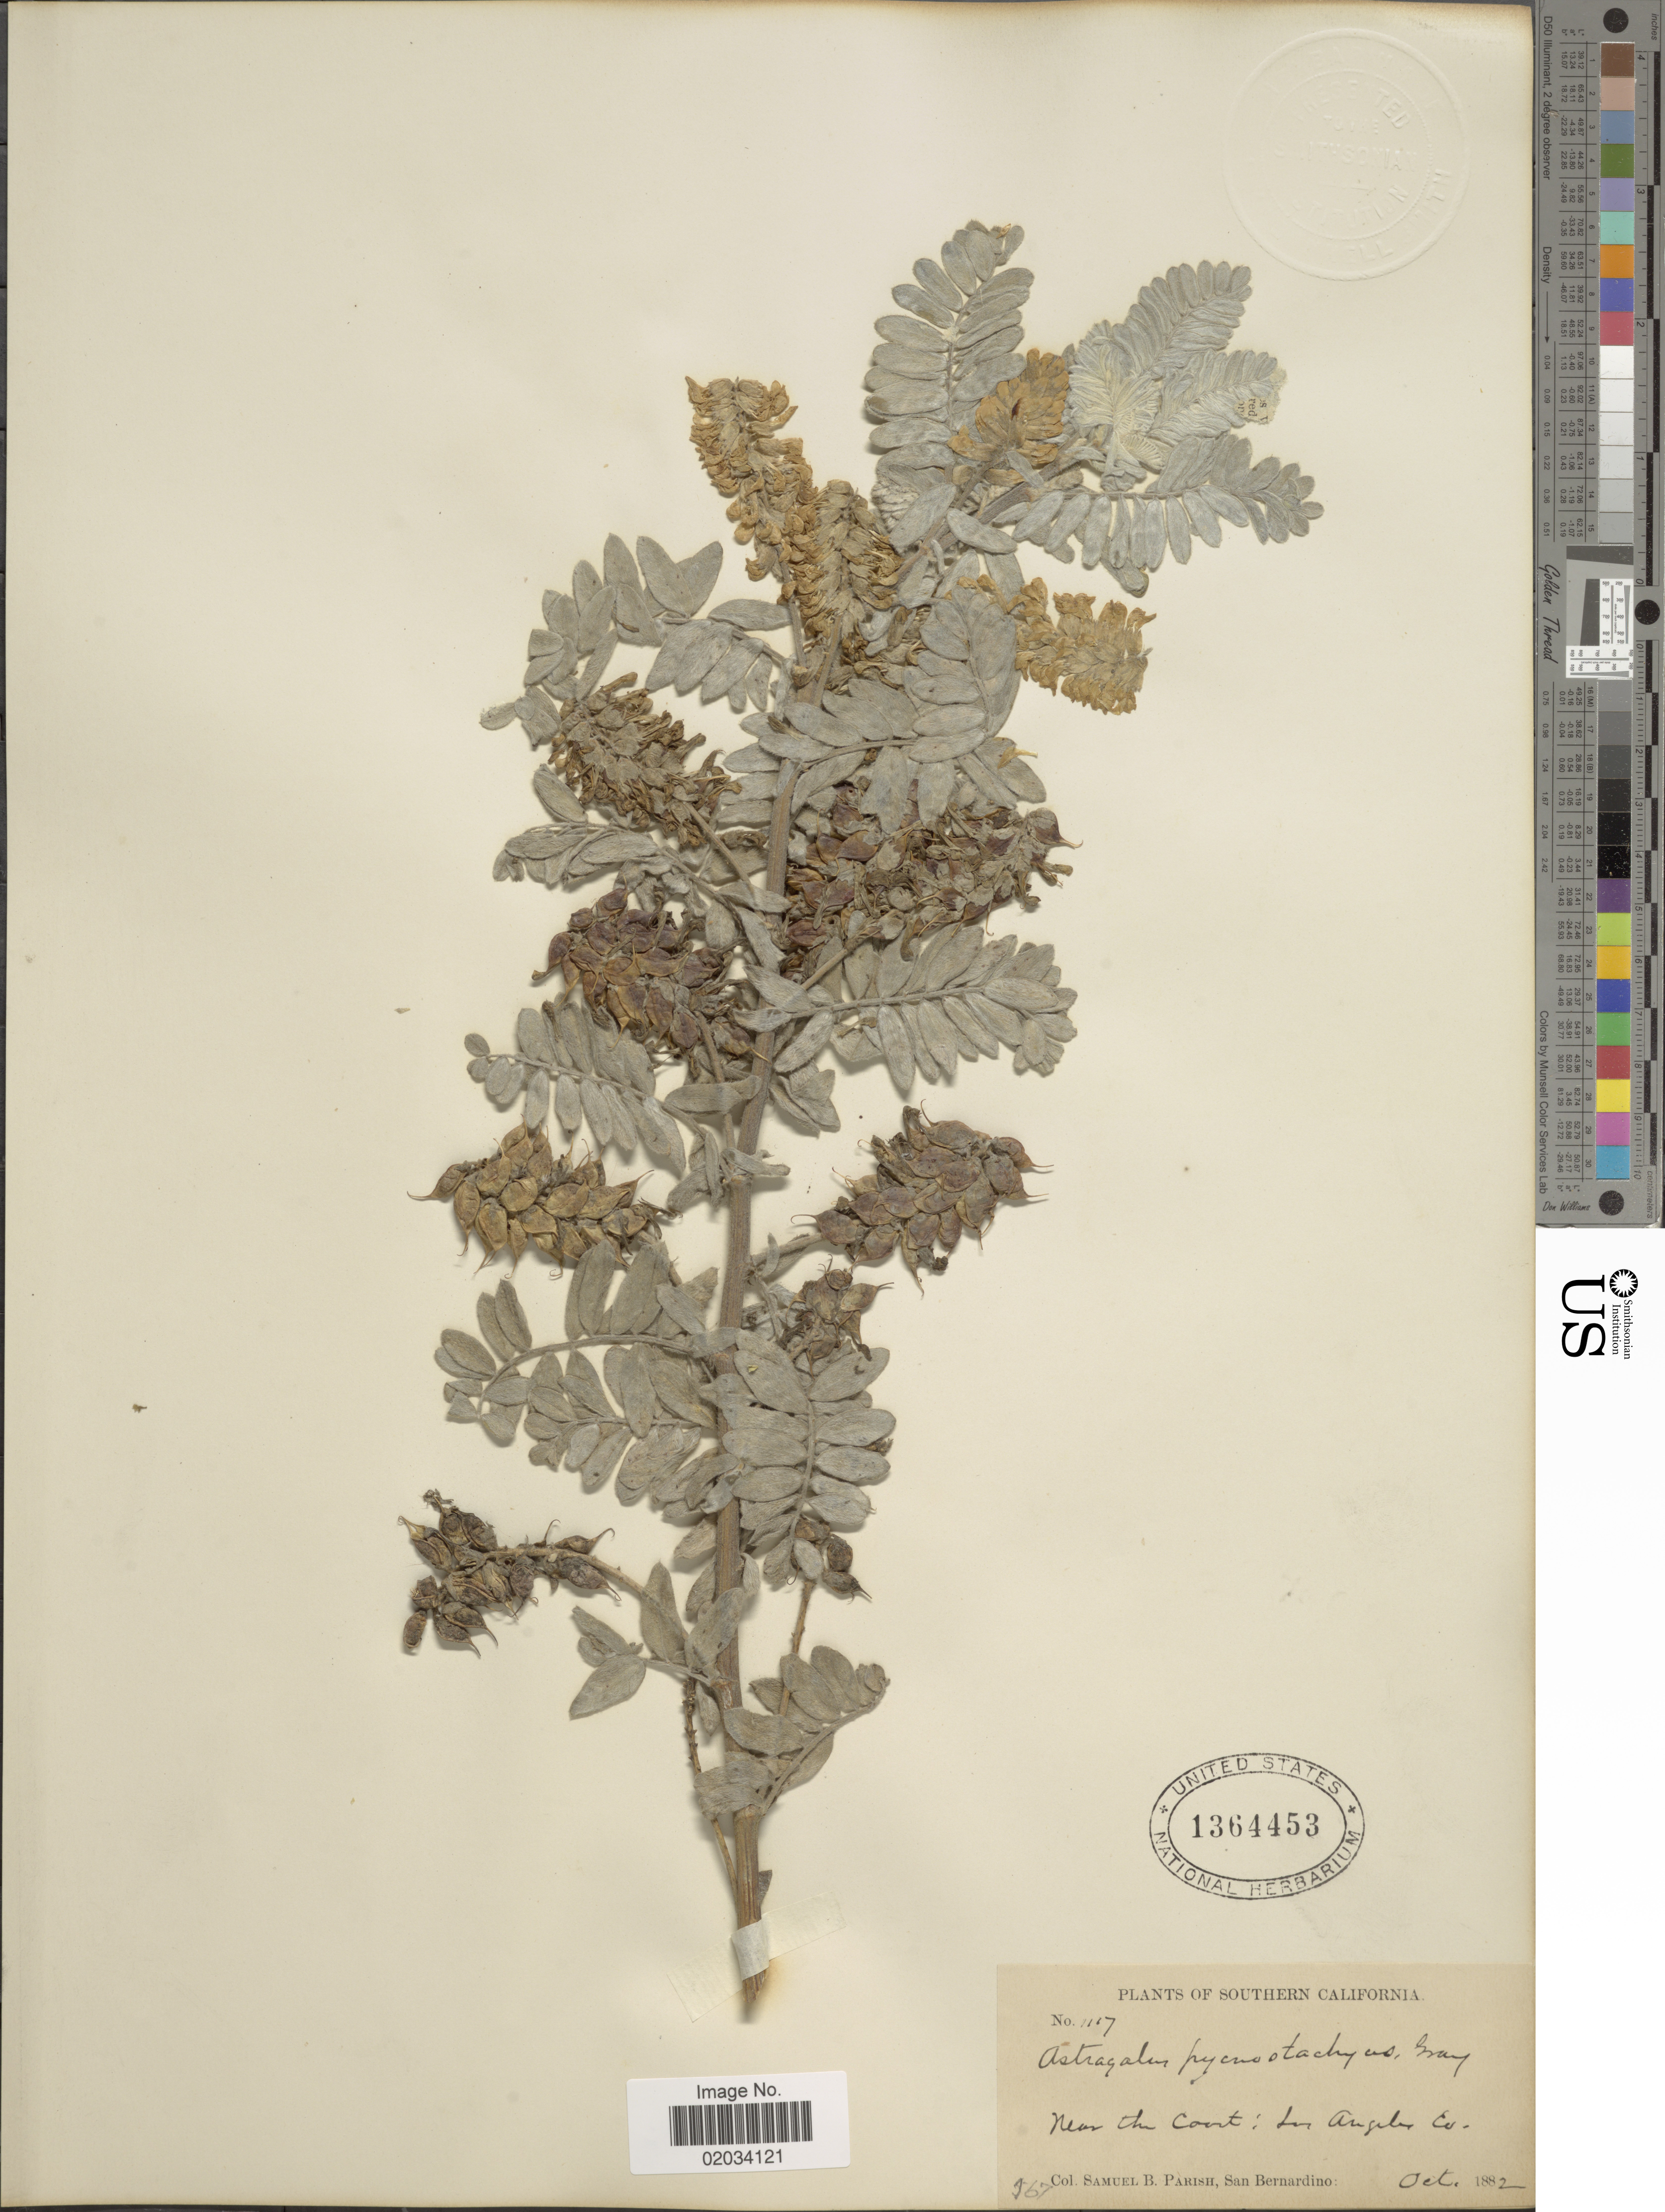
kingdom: Plantae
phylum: Tracheophyta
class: Magnoliopsida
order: Fabales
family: Fabaceae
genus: Astragalus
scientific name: Astragalus pycnostachius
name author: A. Gray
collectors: S. B. Parish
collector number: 1117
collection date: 1882-10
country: United States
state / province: California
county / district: Los Angeles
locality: Southern California, Near the Court, Los Angeles Co.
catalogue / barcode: US 1364453